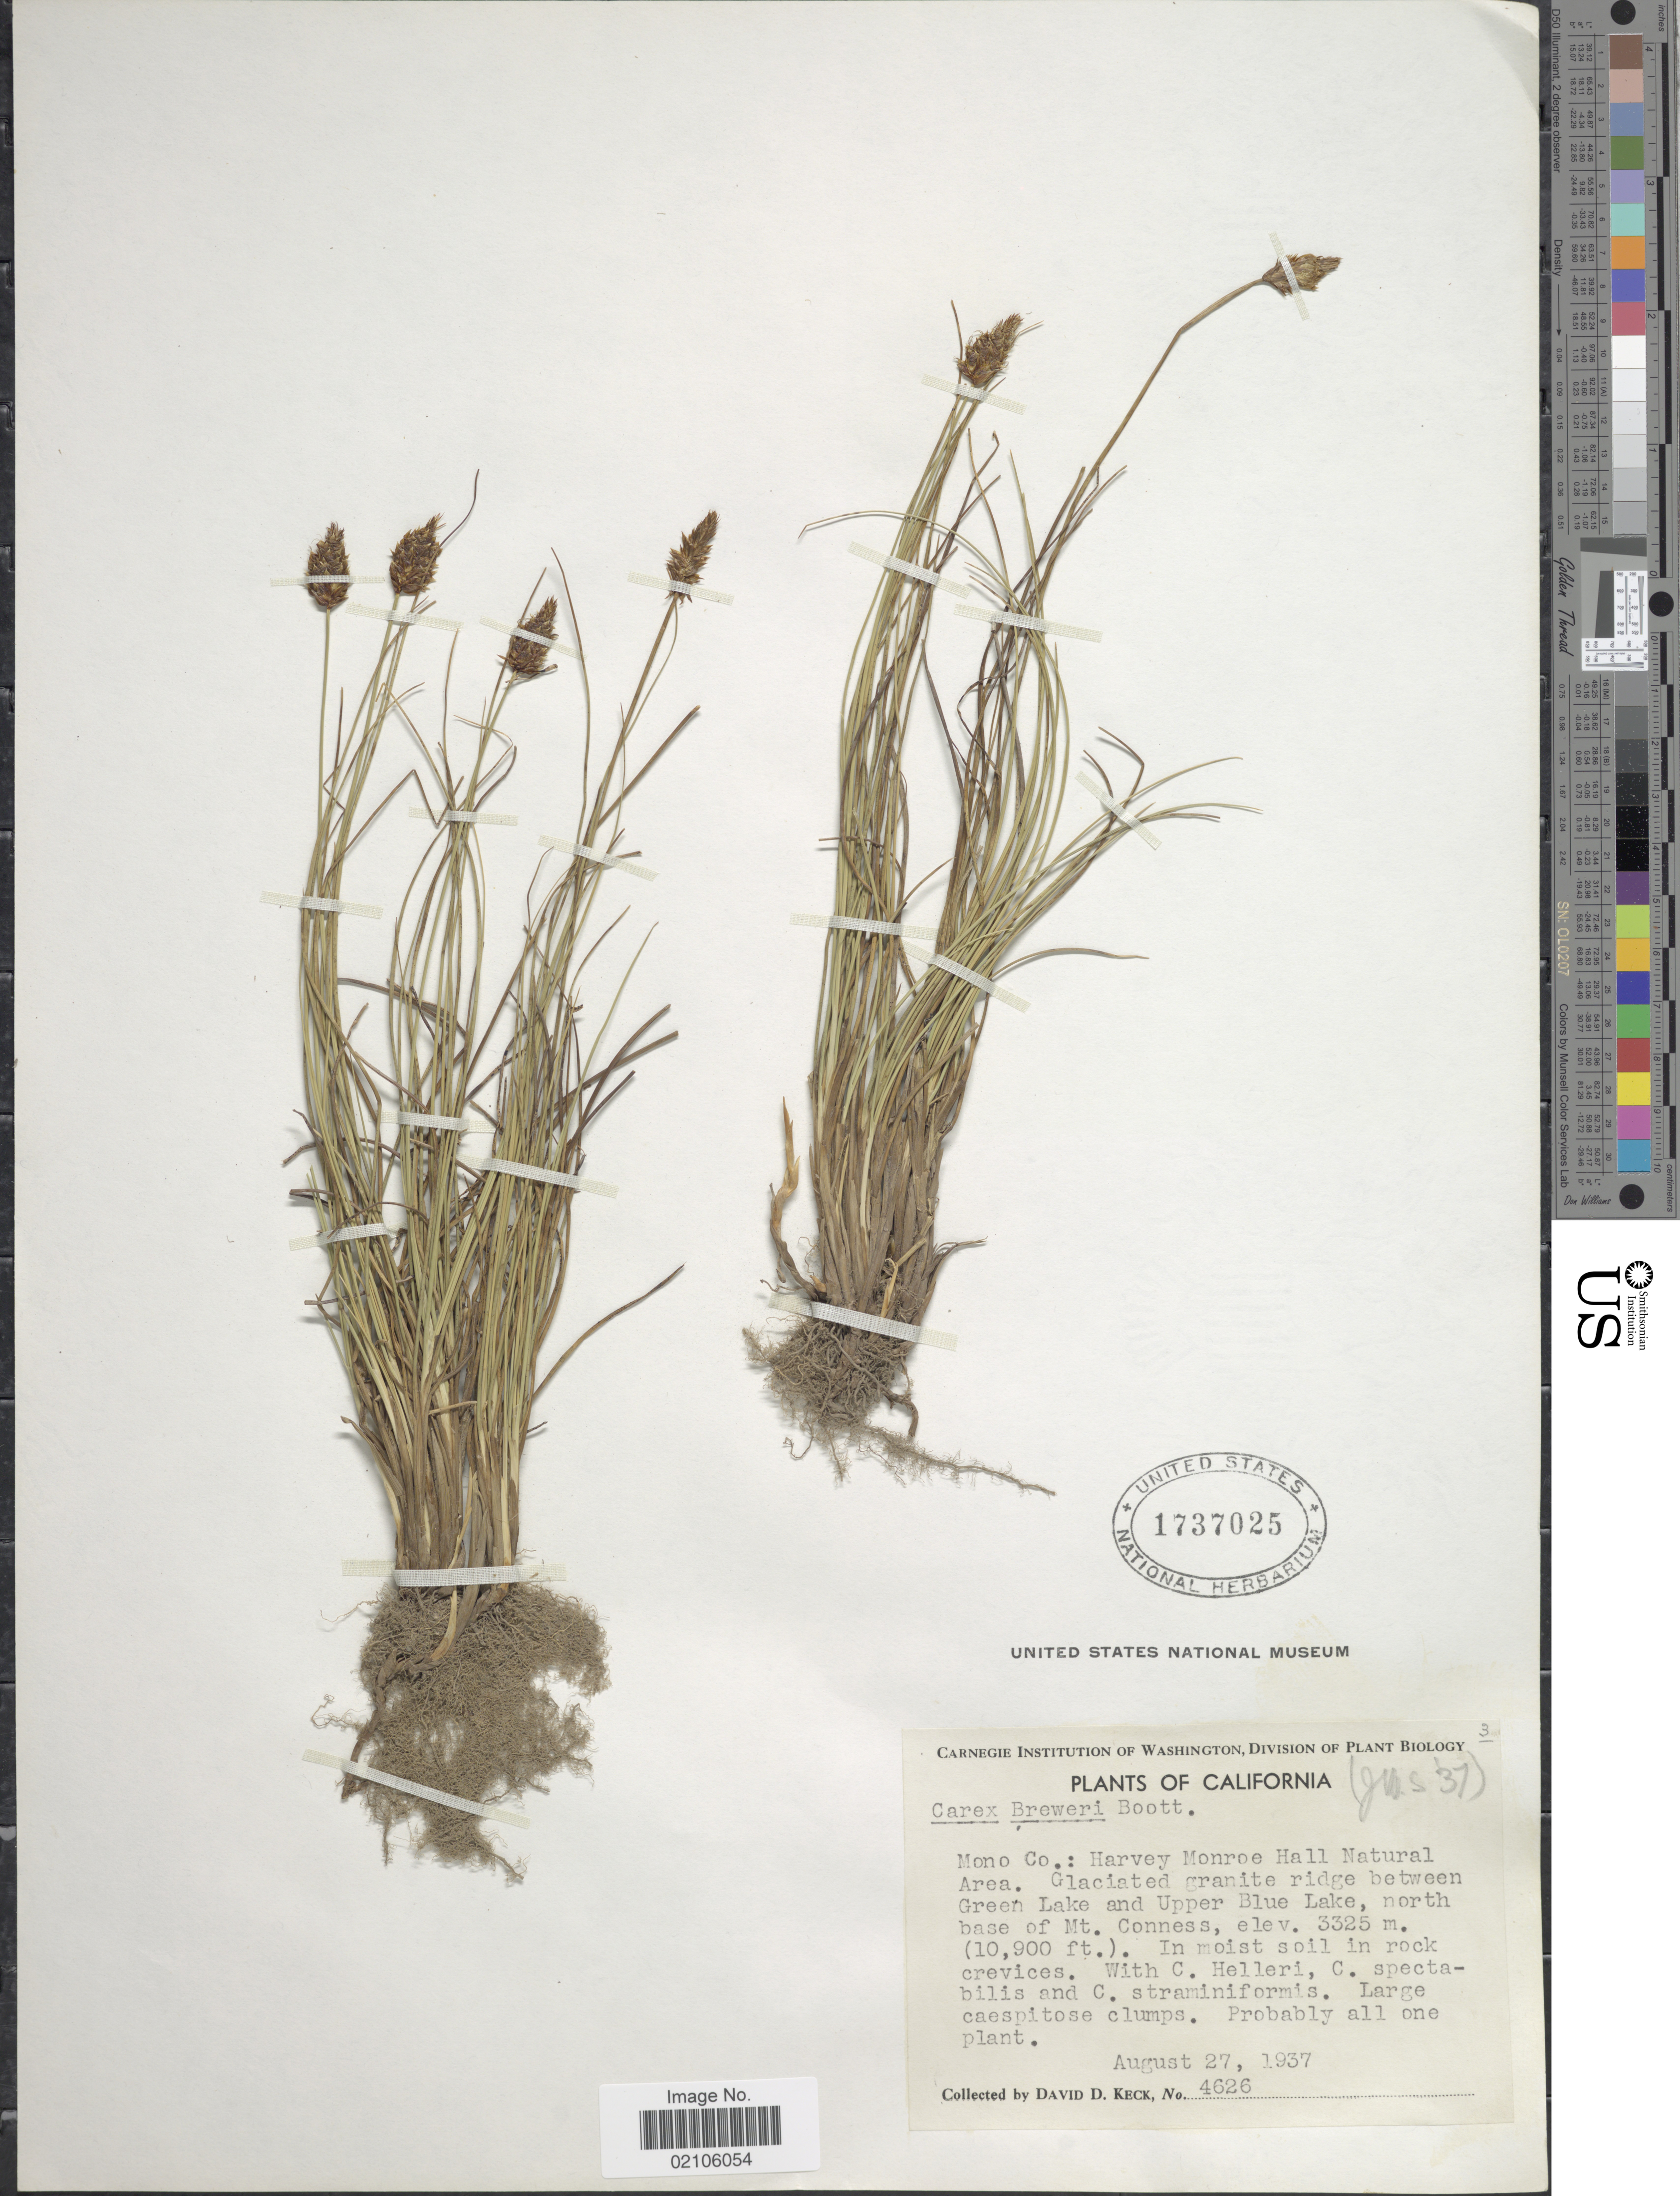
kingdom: Plantae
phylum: Tracheophyta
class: Liliopsida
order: Poales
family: Cyperaceae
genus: Carex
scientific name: Carex breweri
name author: Boott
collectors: D. D. Keck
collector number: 4626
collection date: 1937-08-27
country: United States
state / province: California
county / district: Mono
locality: Mono Co: Harvey Monroe Hall Natural Area. Glaciated granite ridge between Green Lake and Upper Blue Lake, north base of Mt Conness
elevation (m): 3325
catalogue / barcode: US 1737025